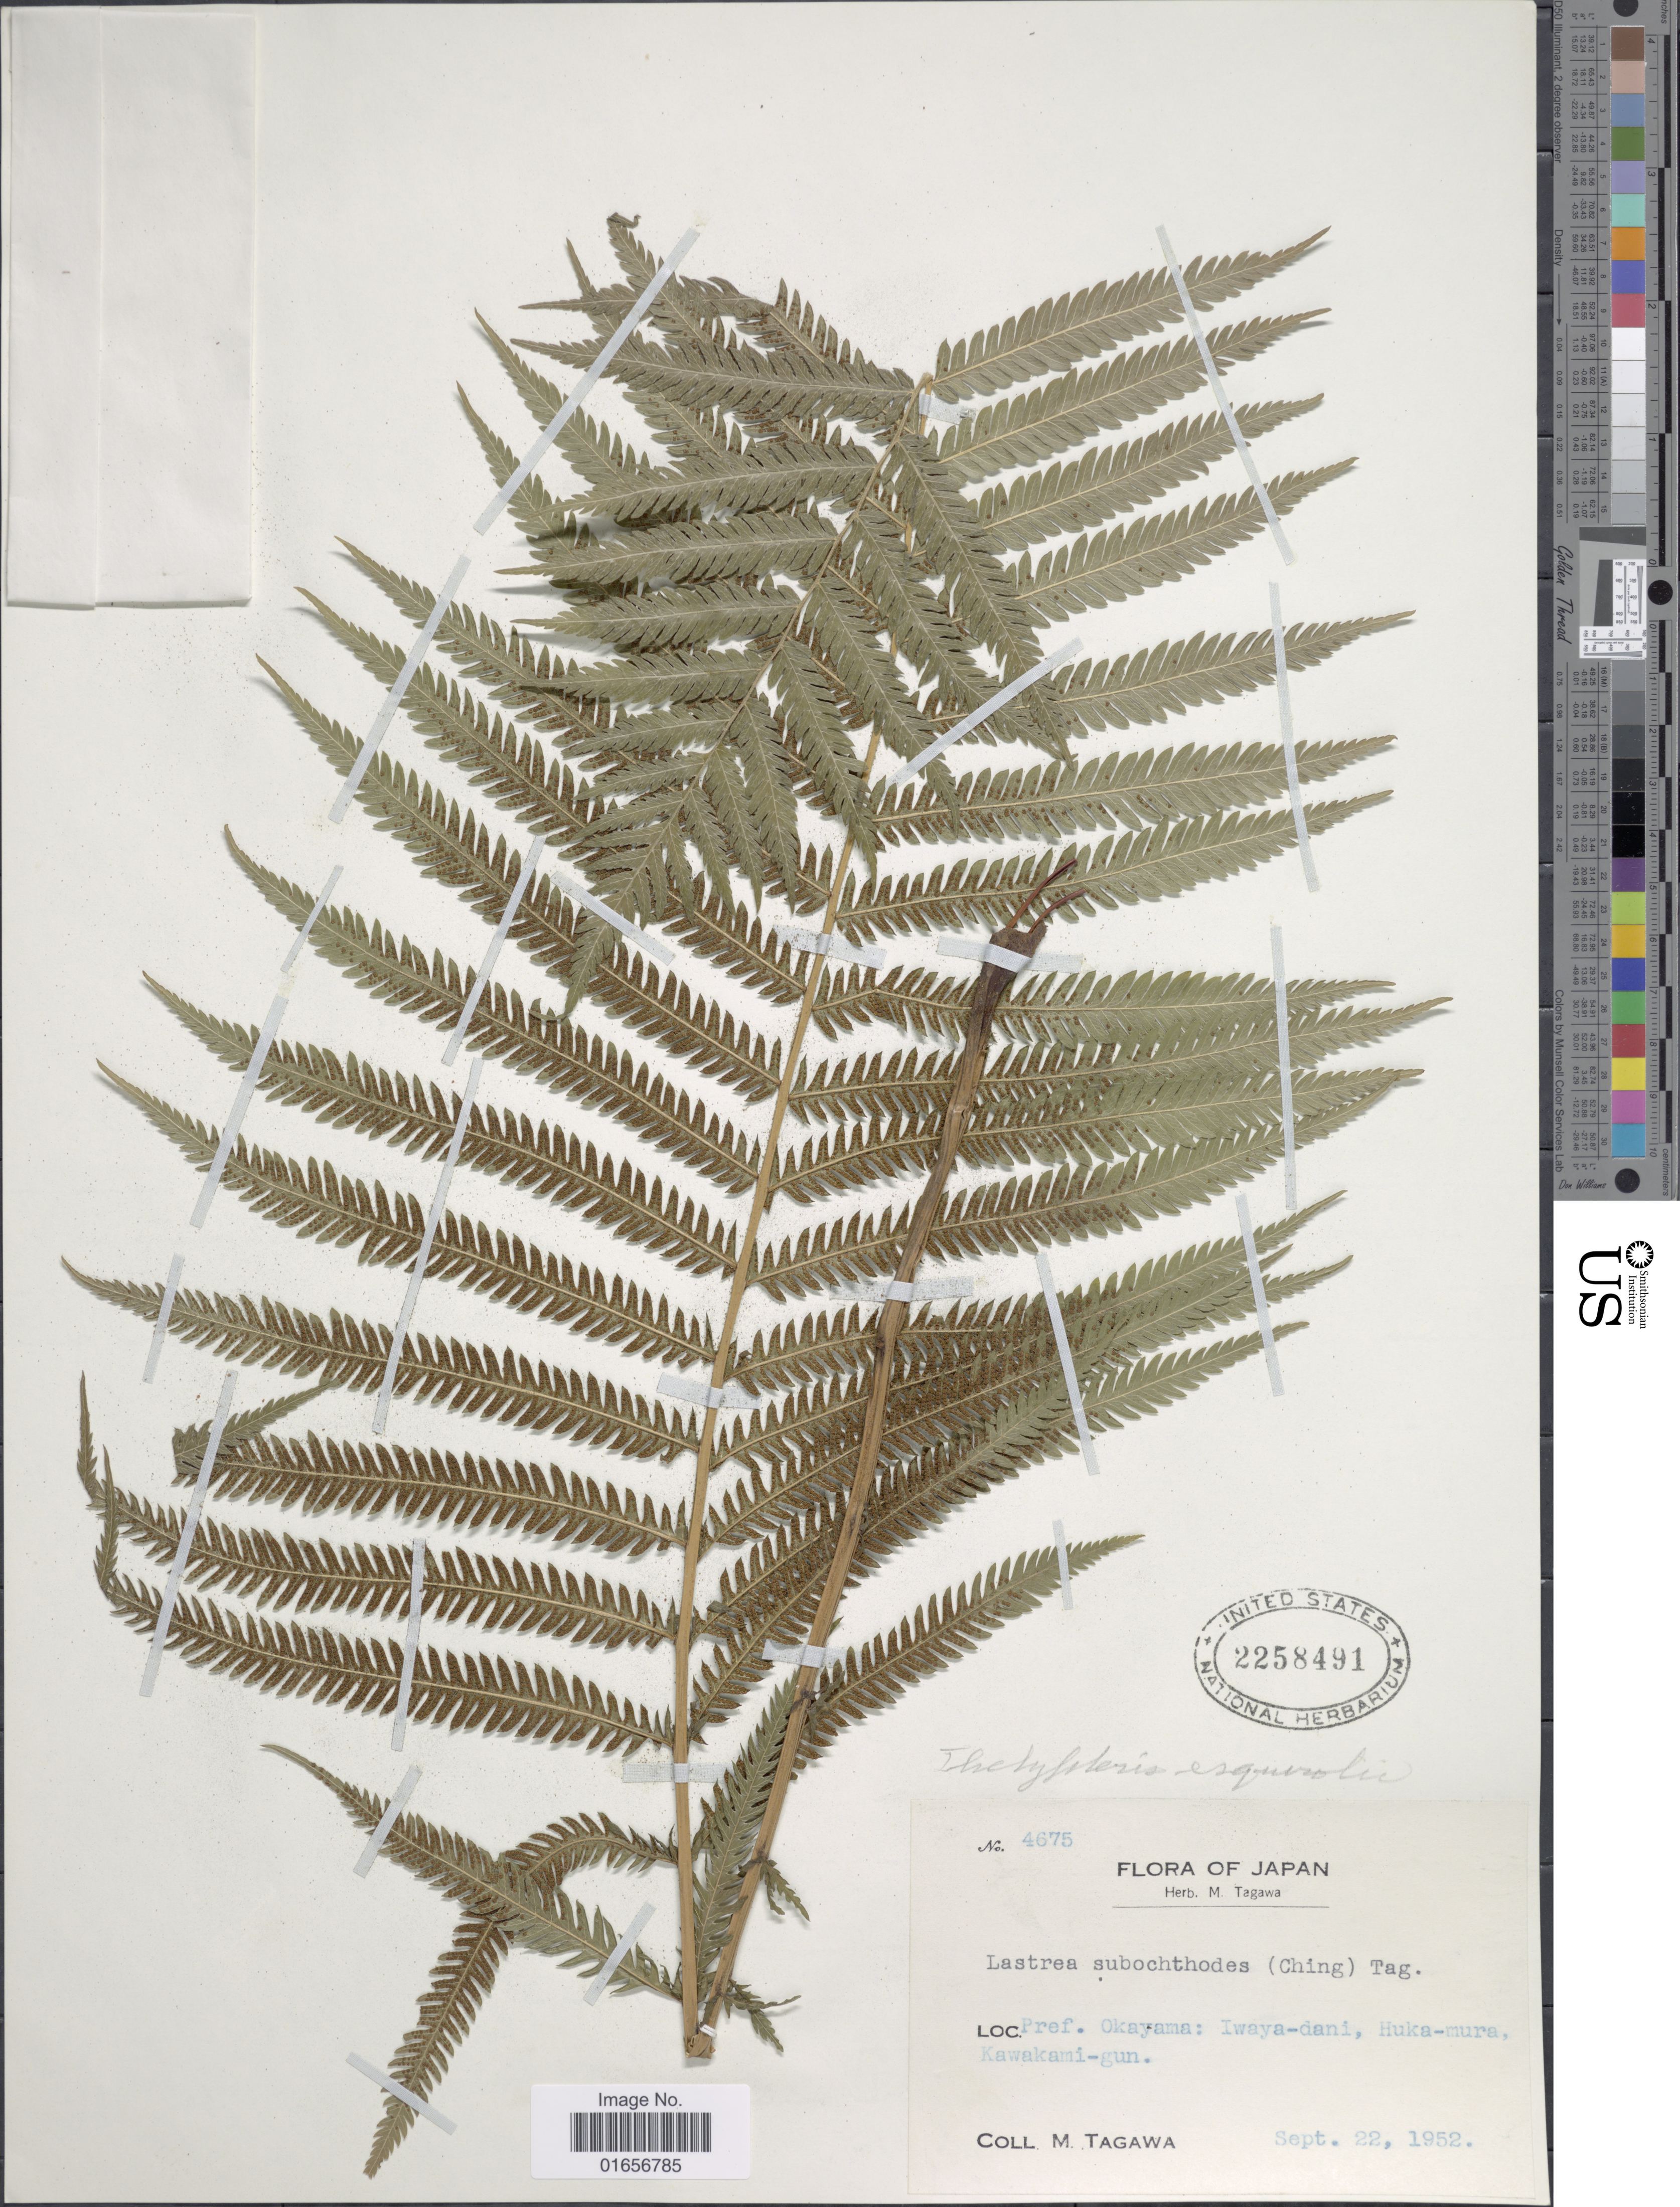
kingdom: Plantae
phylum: Tracheophyta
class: Polypodiopsida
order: Polypodiales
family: Thelypteridaceae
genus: Pseudocyclosorus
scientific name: Pseudocyclosorus esquirolii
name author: (Christ) Ching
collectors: M. Tagawa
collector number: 4675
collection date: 1952-09-22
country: Japan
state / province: Okayama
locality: Iwaya- dani, Huka- mura, Kawakami- gun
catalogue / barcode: US 2258491